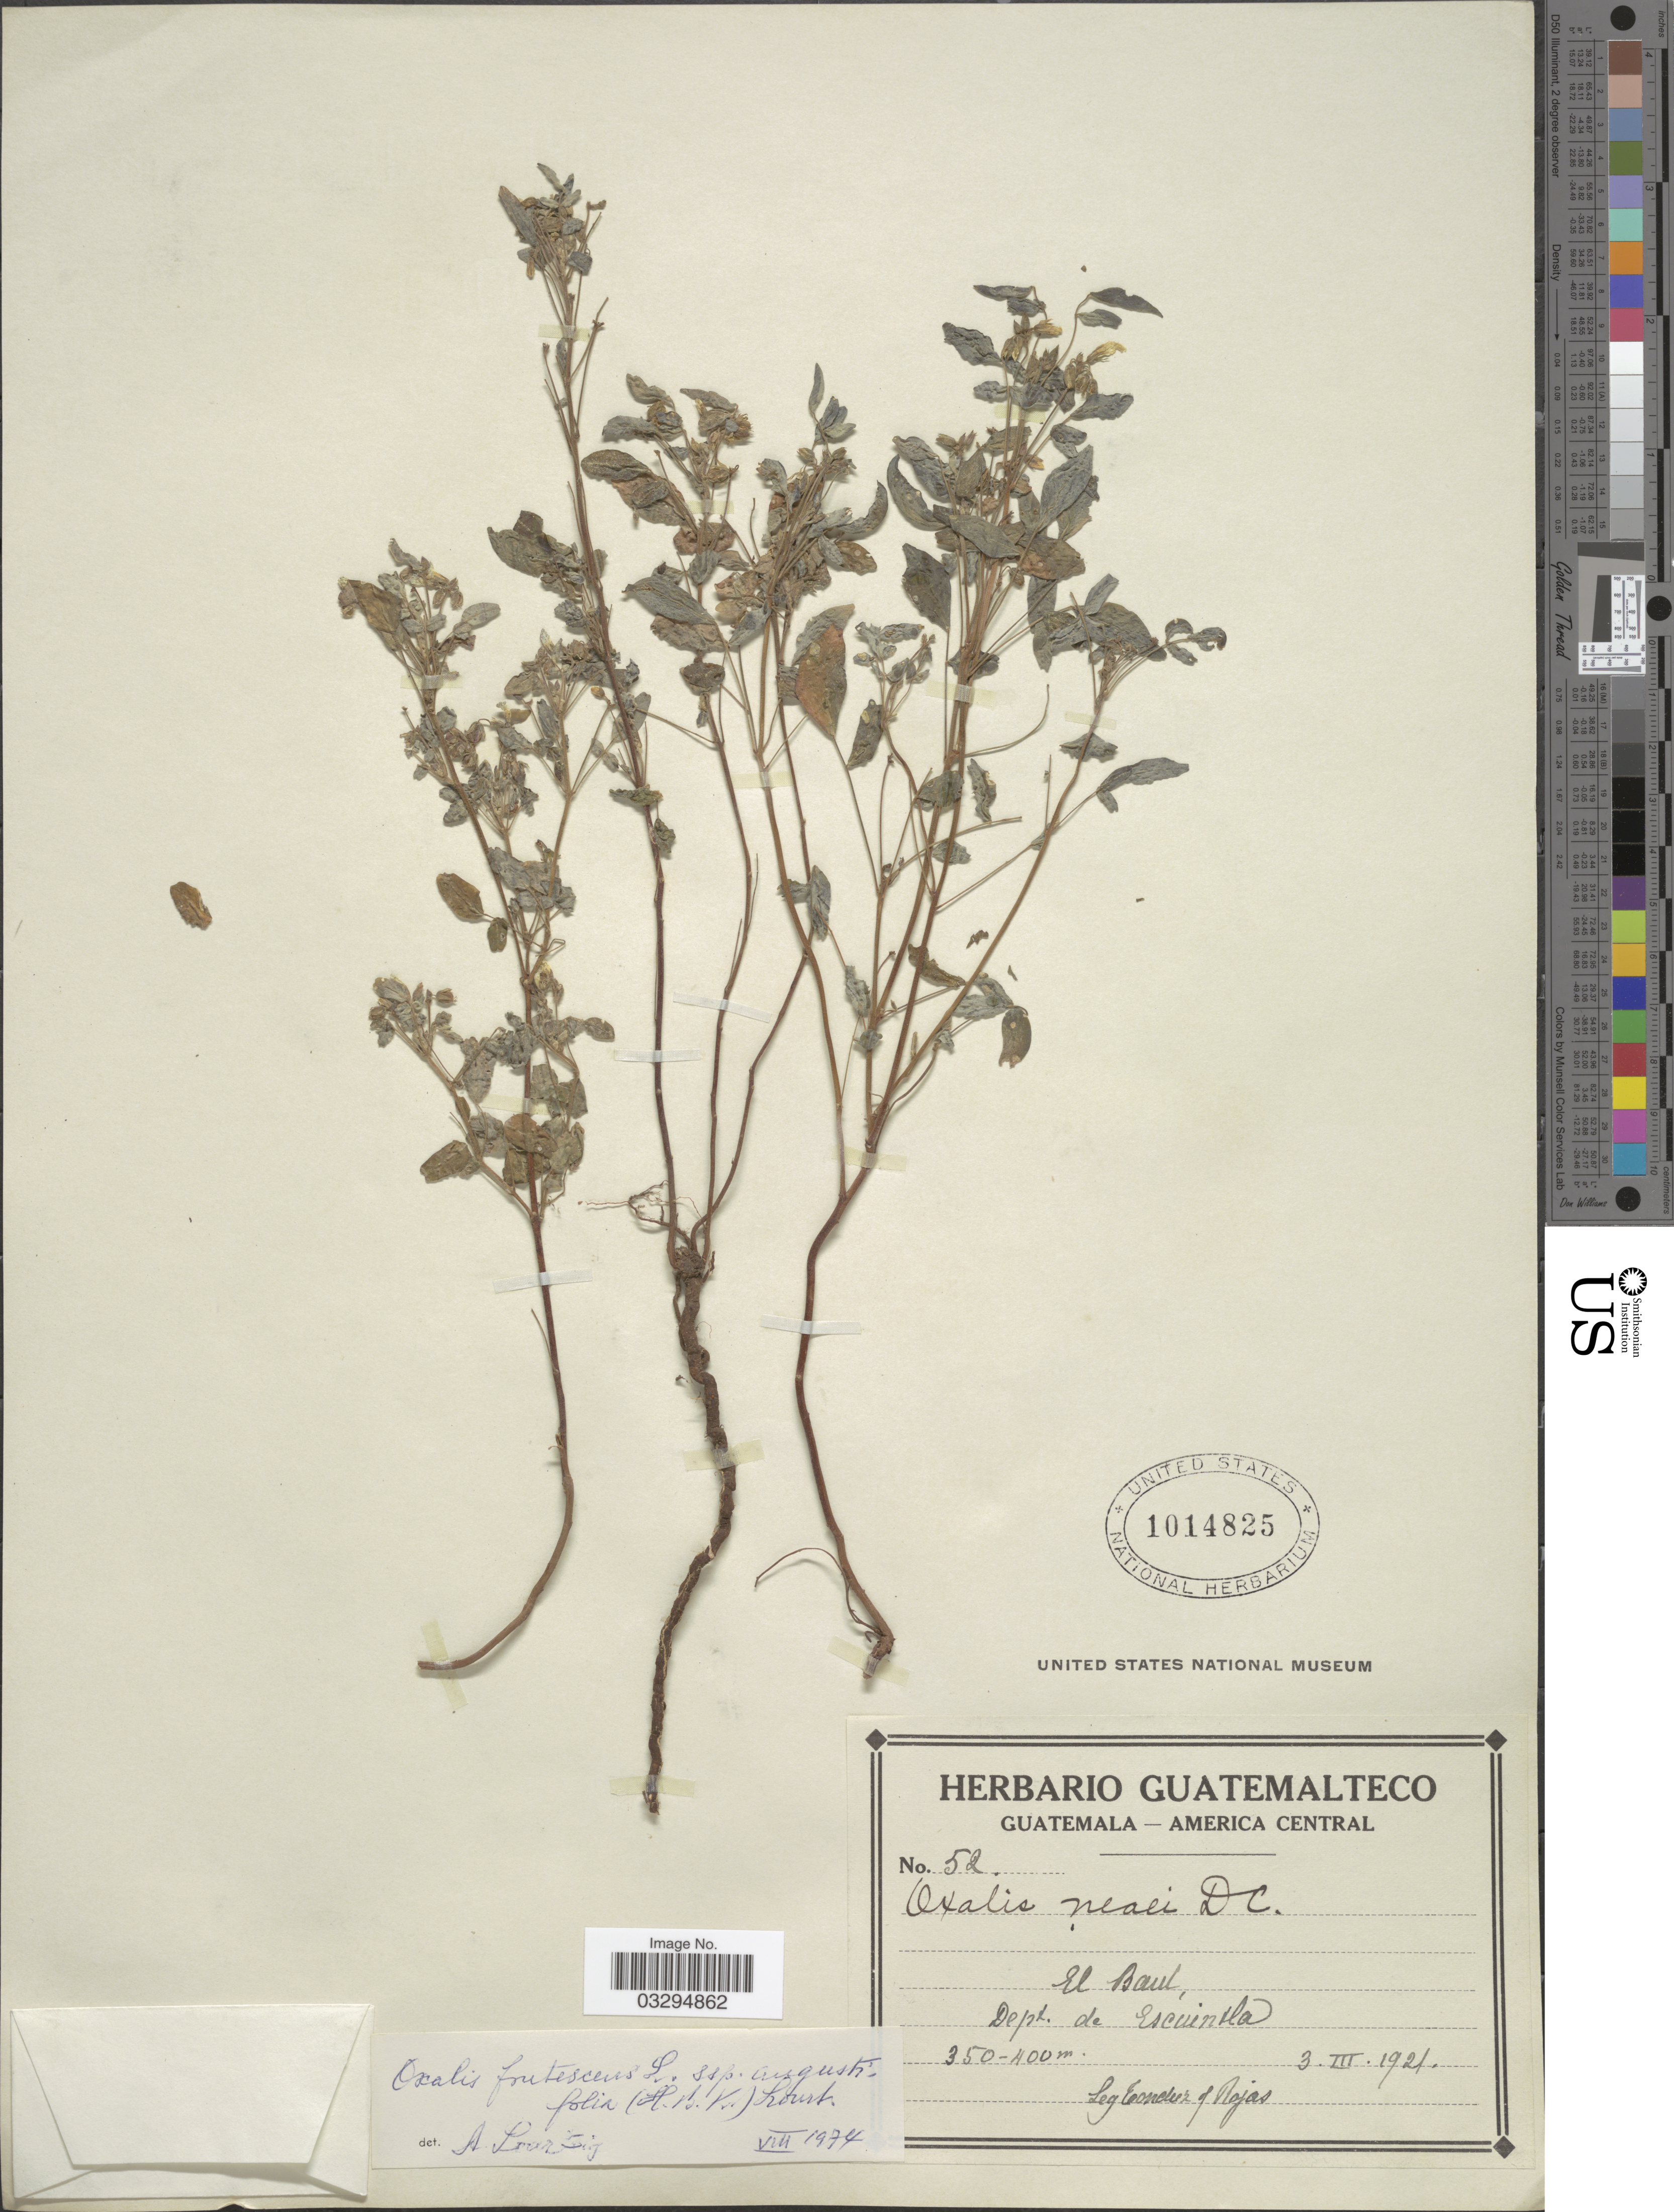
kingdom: Plantae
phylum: Tracheophyta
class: Magnoliopsida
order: Oxalidales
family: Oxalidaceae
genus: Oxalis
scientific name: Oxalis frutescens subsp. angustifolia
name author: (Kunth) Lourteig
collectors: Tonduz & Rojas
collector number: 52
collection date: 1921-03-03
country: Guatemala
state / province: Escuintla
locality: El Baul, Dept. de Escuintla.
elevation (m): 350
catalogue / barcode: US 1014825